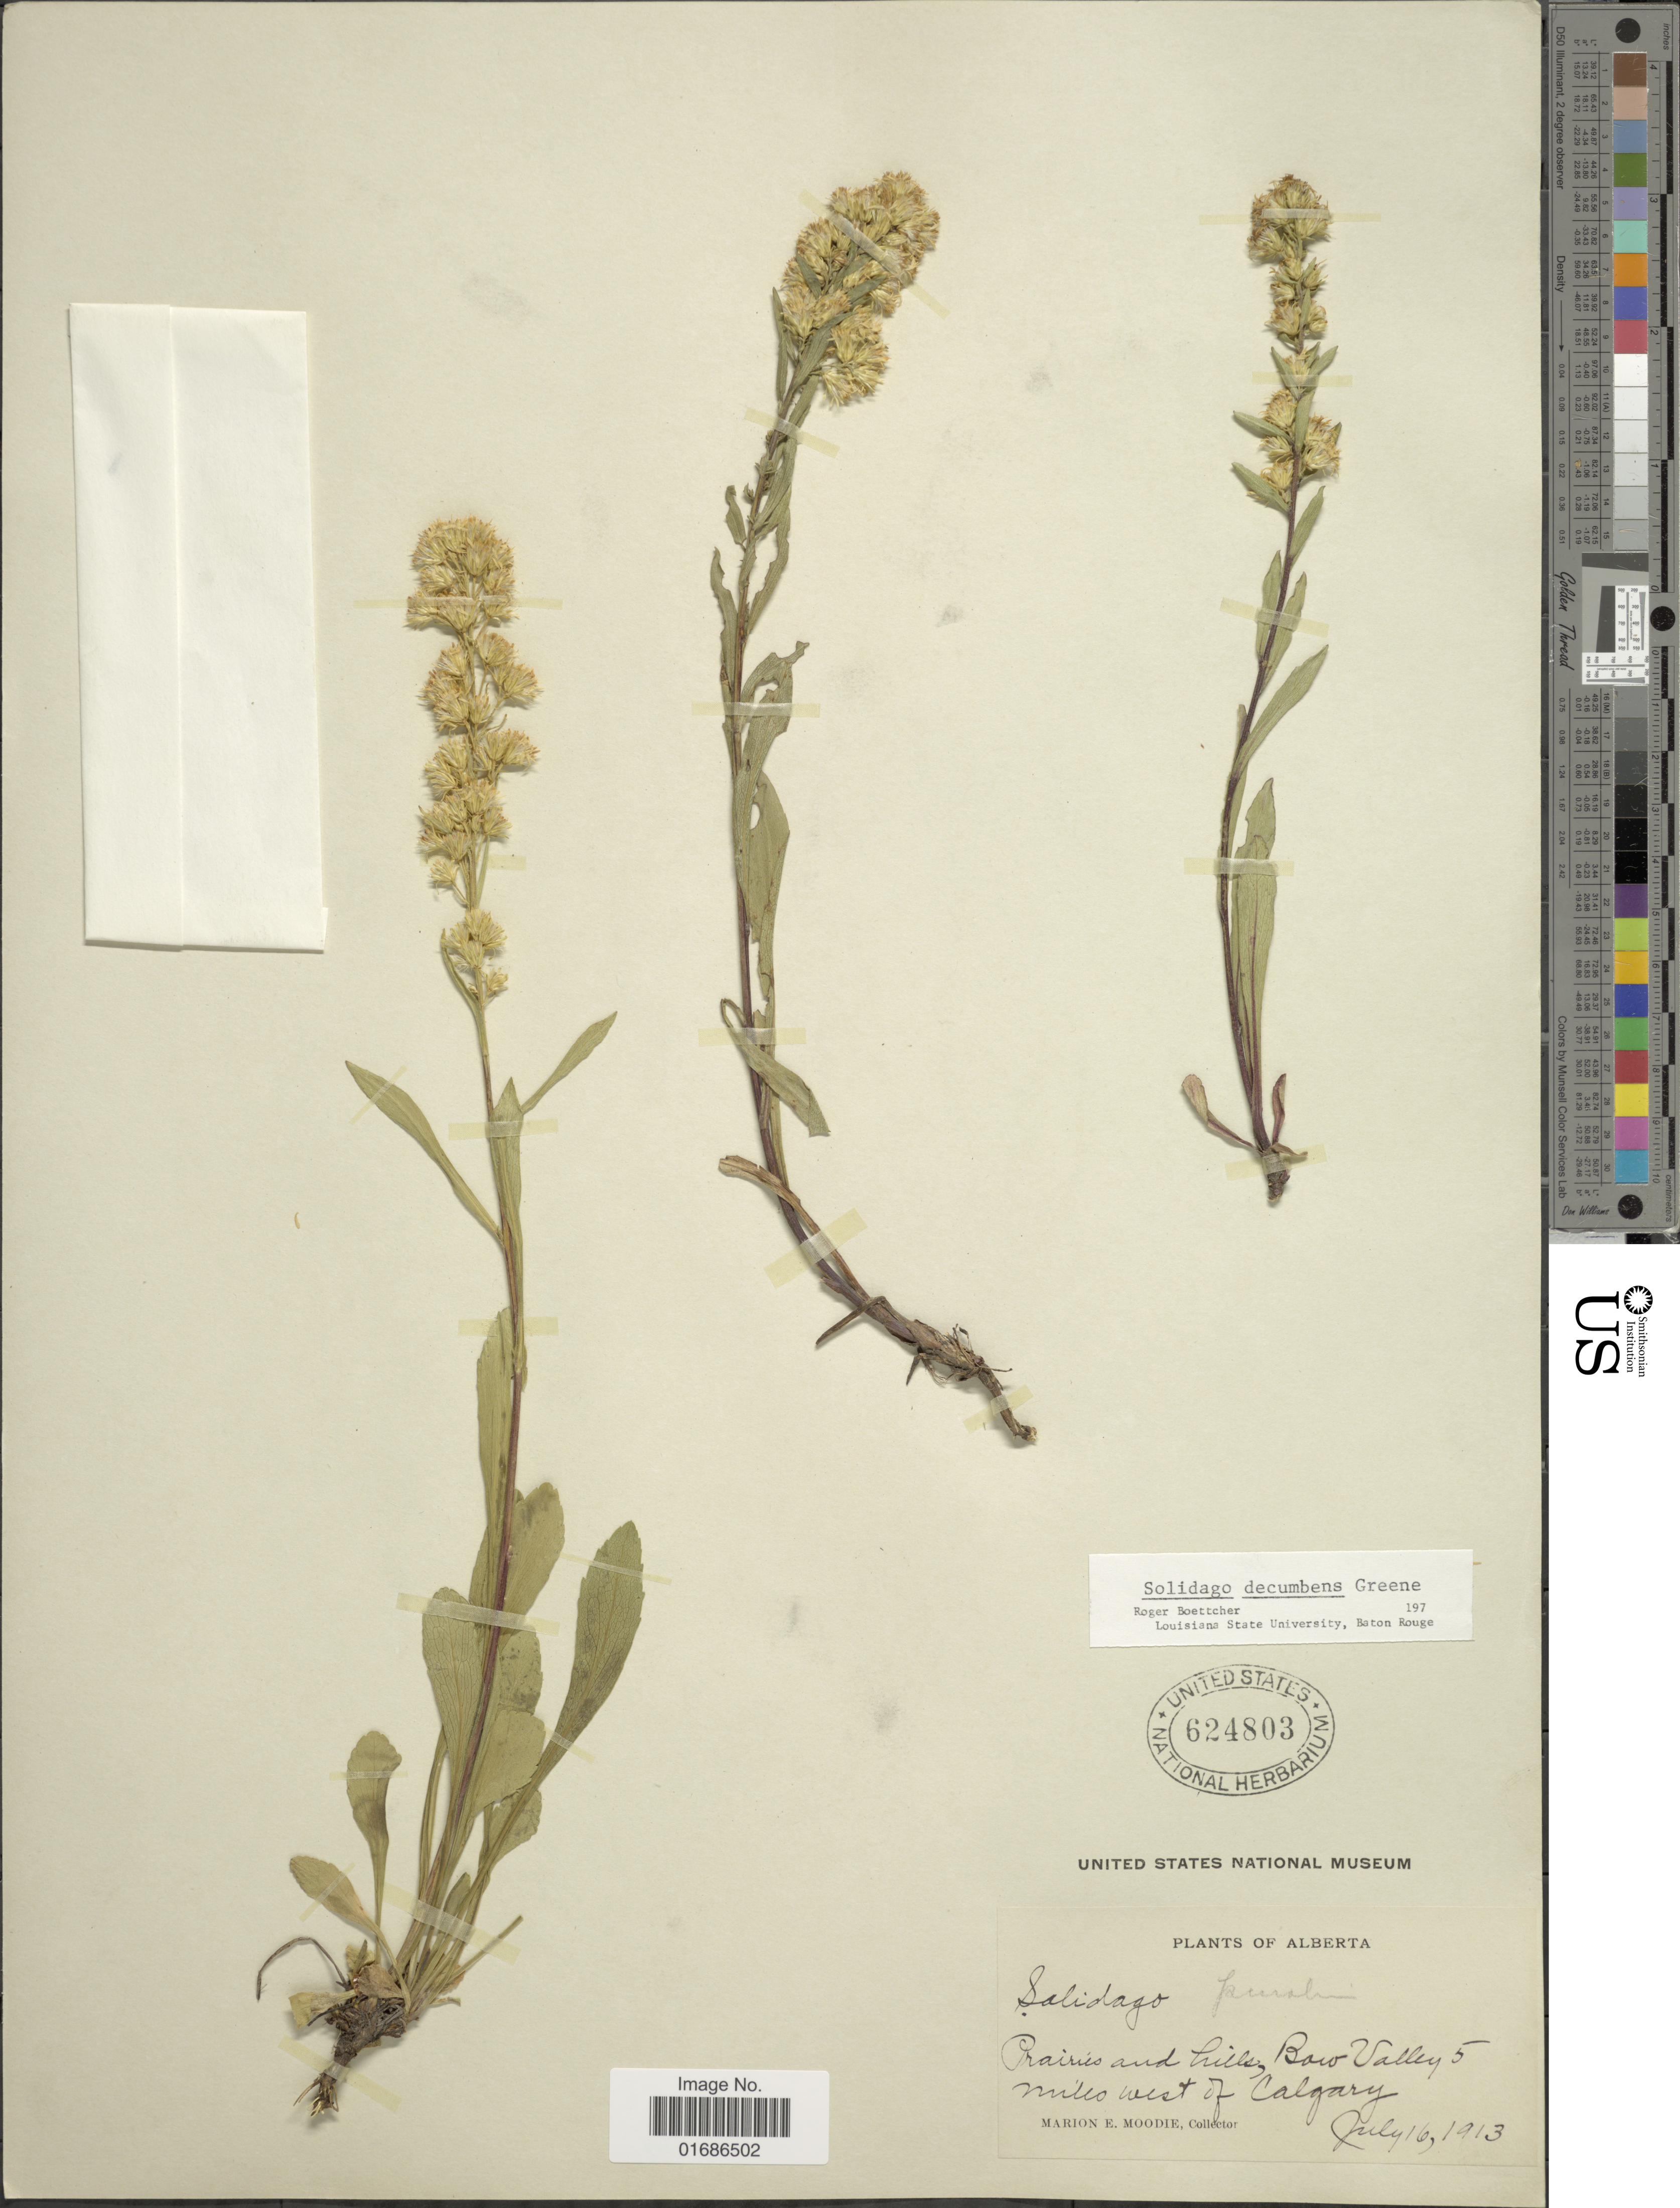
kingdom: Plantae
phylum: Tracheophyta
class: Magnoliopsida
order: Asterales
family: Asteraceae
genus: Solidago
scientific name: Solidago decumbens var. oreophila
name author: (Rydb.) Fernald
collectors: M. E. Moodie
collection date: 1913-07-16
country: Canada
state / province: Alberta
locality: Prairies and hills, Baw Valley 5 miles west of Calgary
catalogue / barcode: US 624803